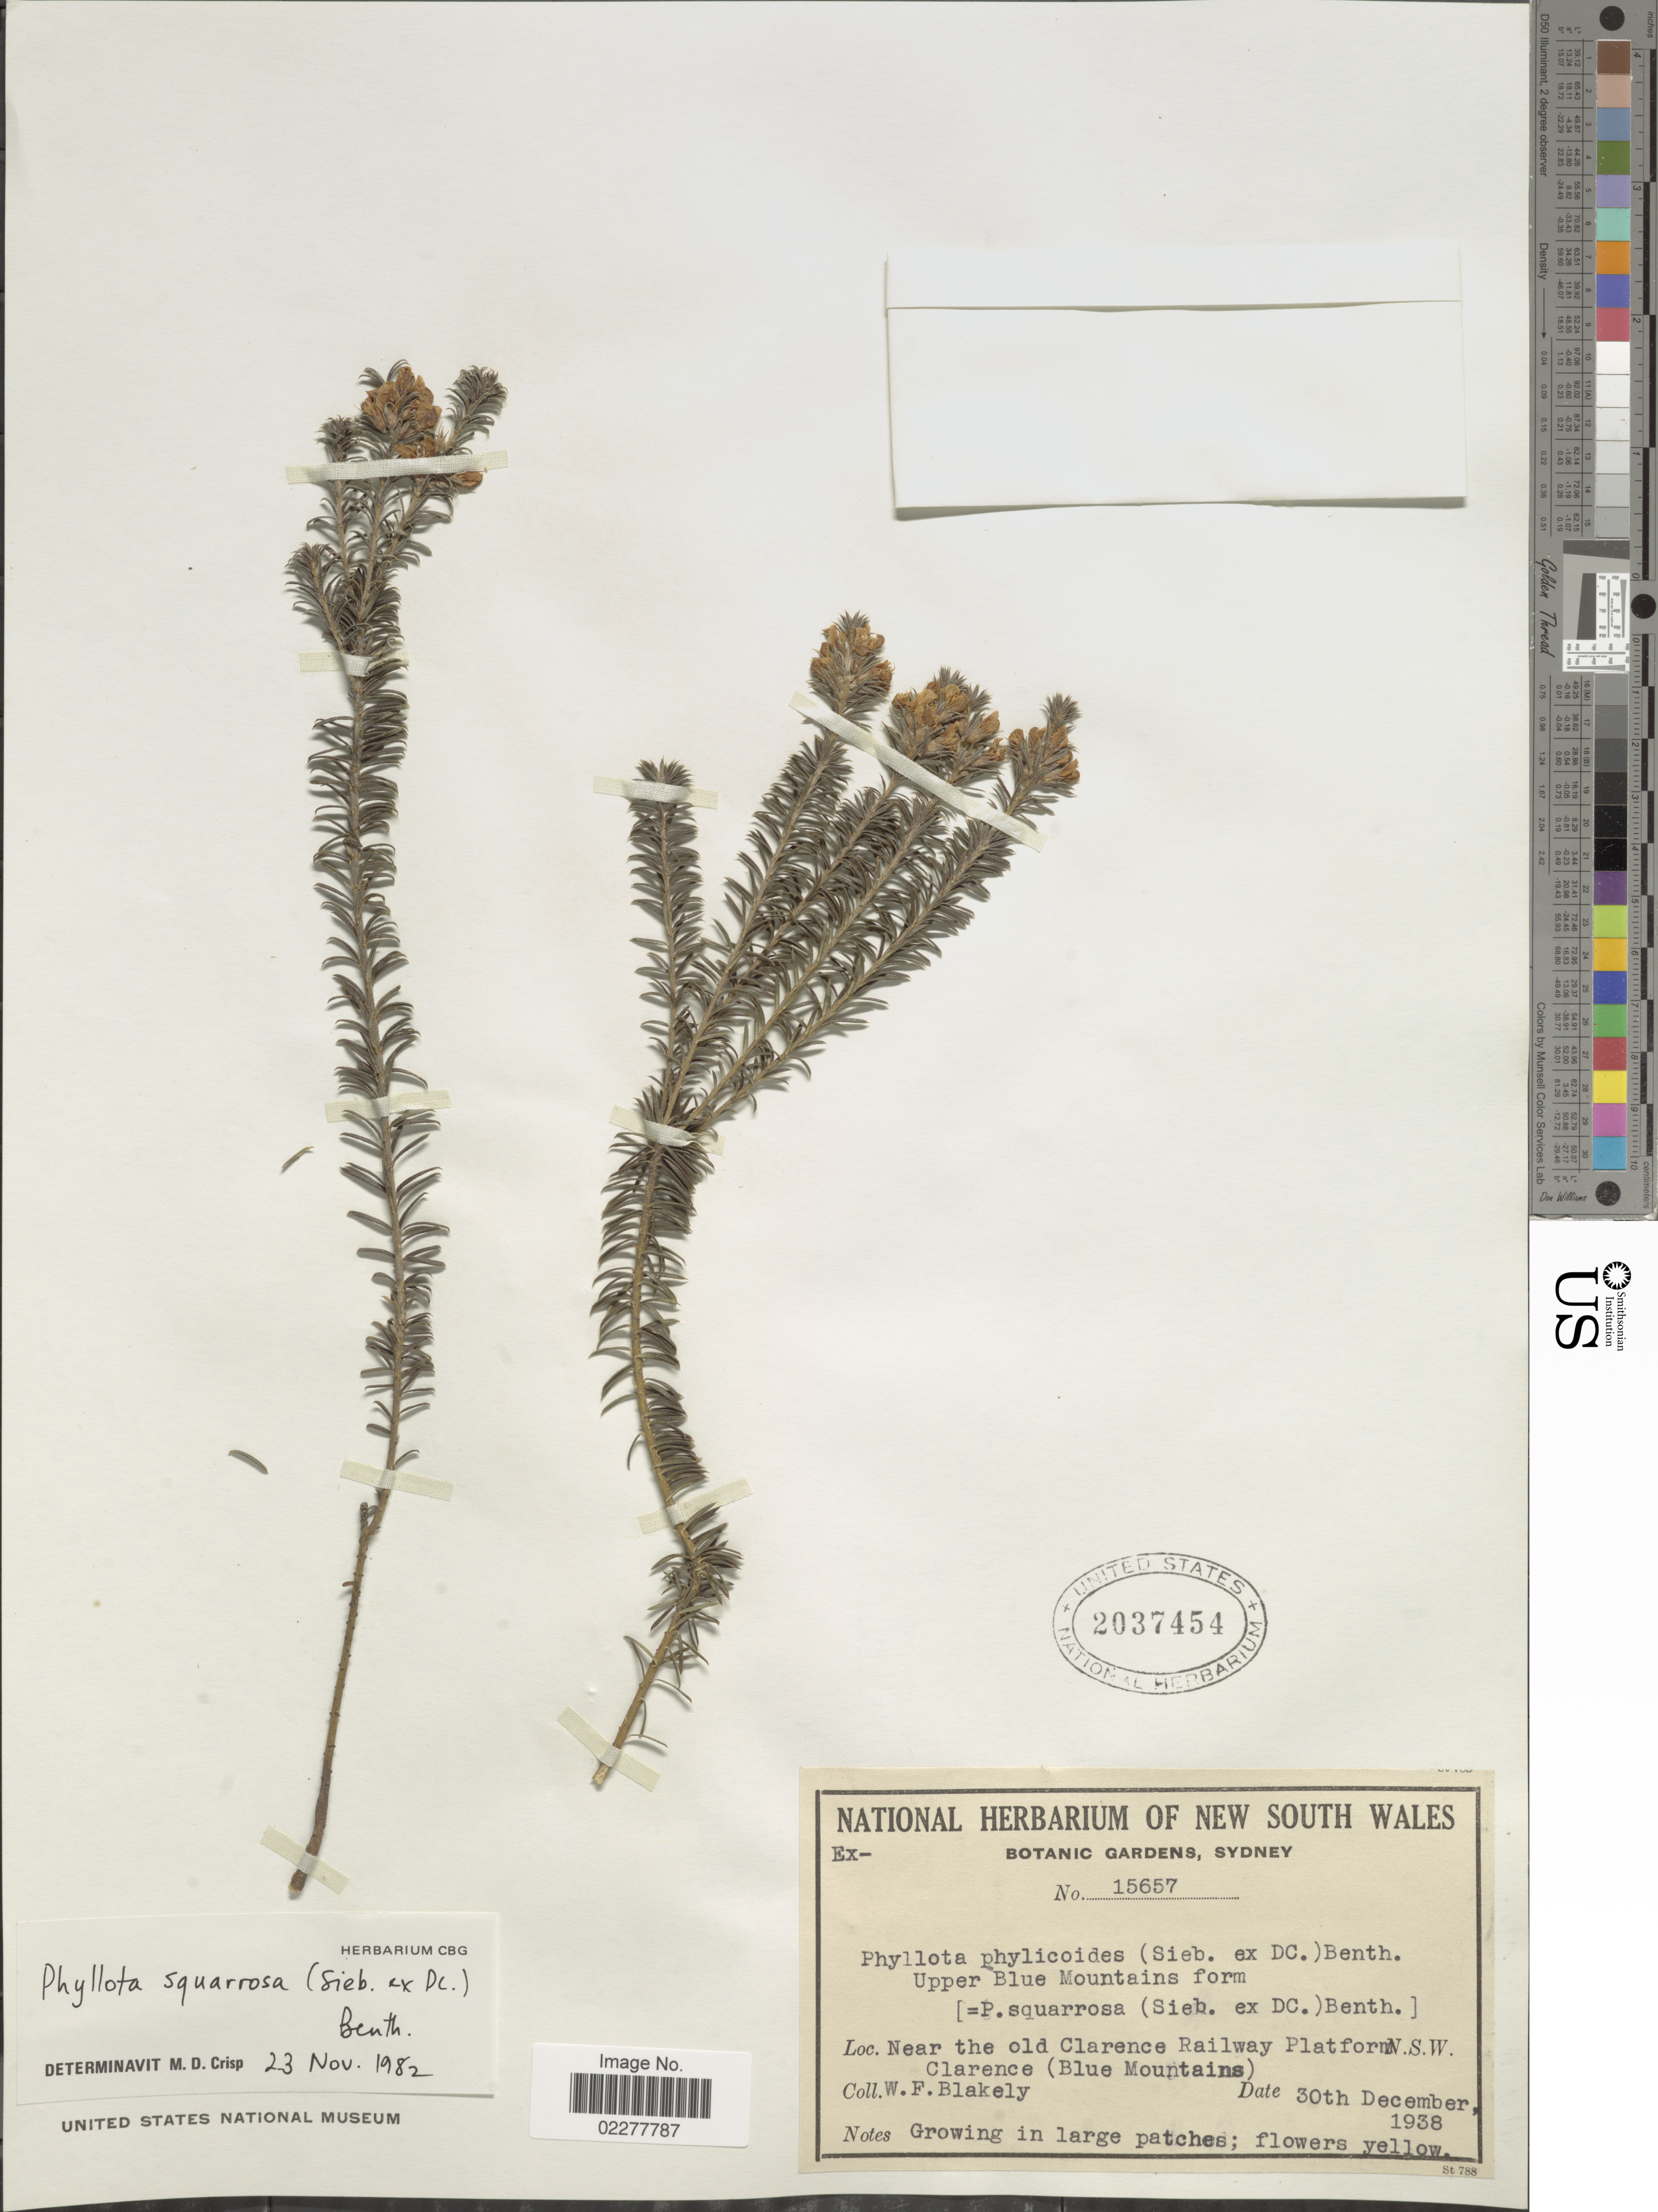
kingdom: Plantae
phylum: Tracheophyta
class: Magnoliopsida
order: Fabales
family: Fabaceae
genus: Phyllota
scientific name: Phyllota squarrosa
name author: (Sieber ex DC.) Benth.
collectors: W. Blakely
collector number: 15657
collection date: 1938-12-30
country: Australia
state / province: New South Wales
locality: Near the old Clarence Railway Platform. Clarence ( Blue Mountains) N.S.W.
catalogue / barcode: US 2037454